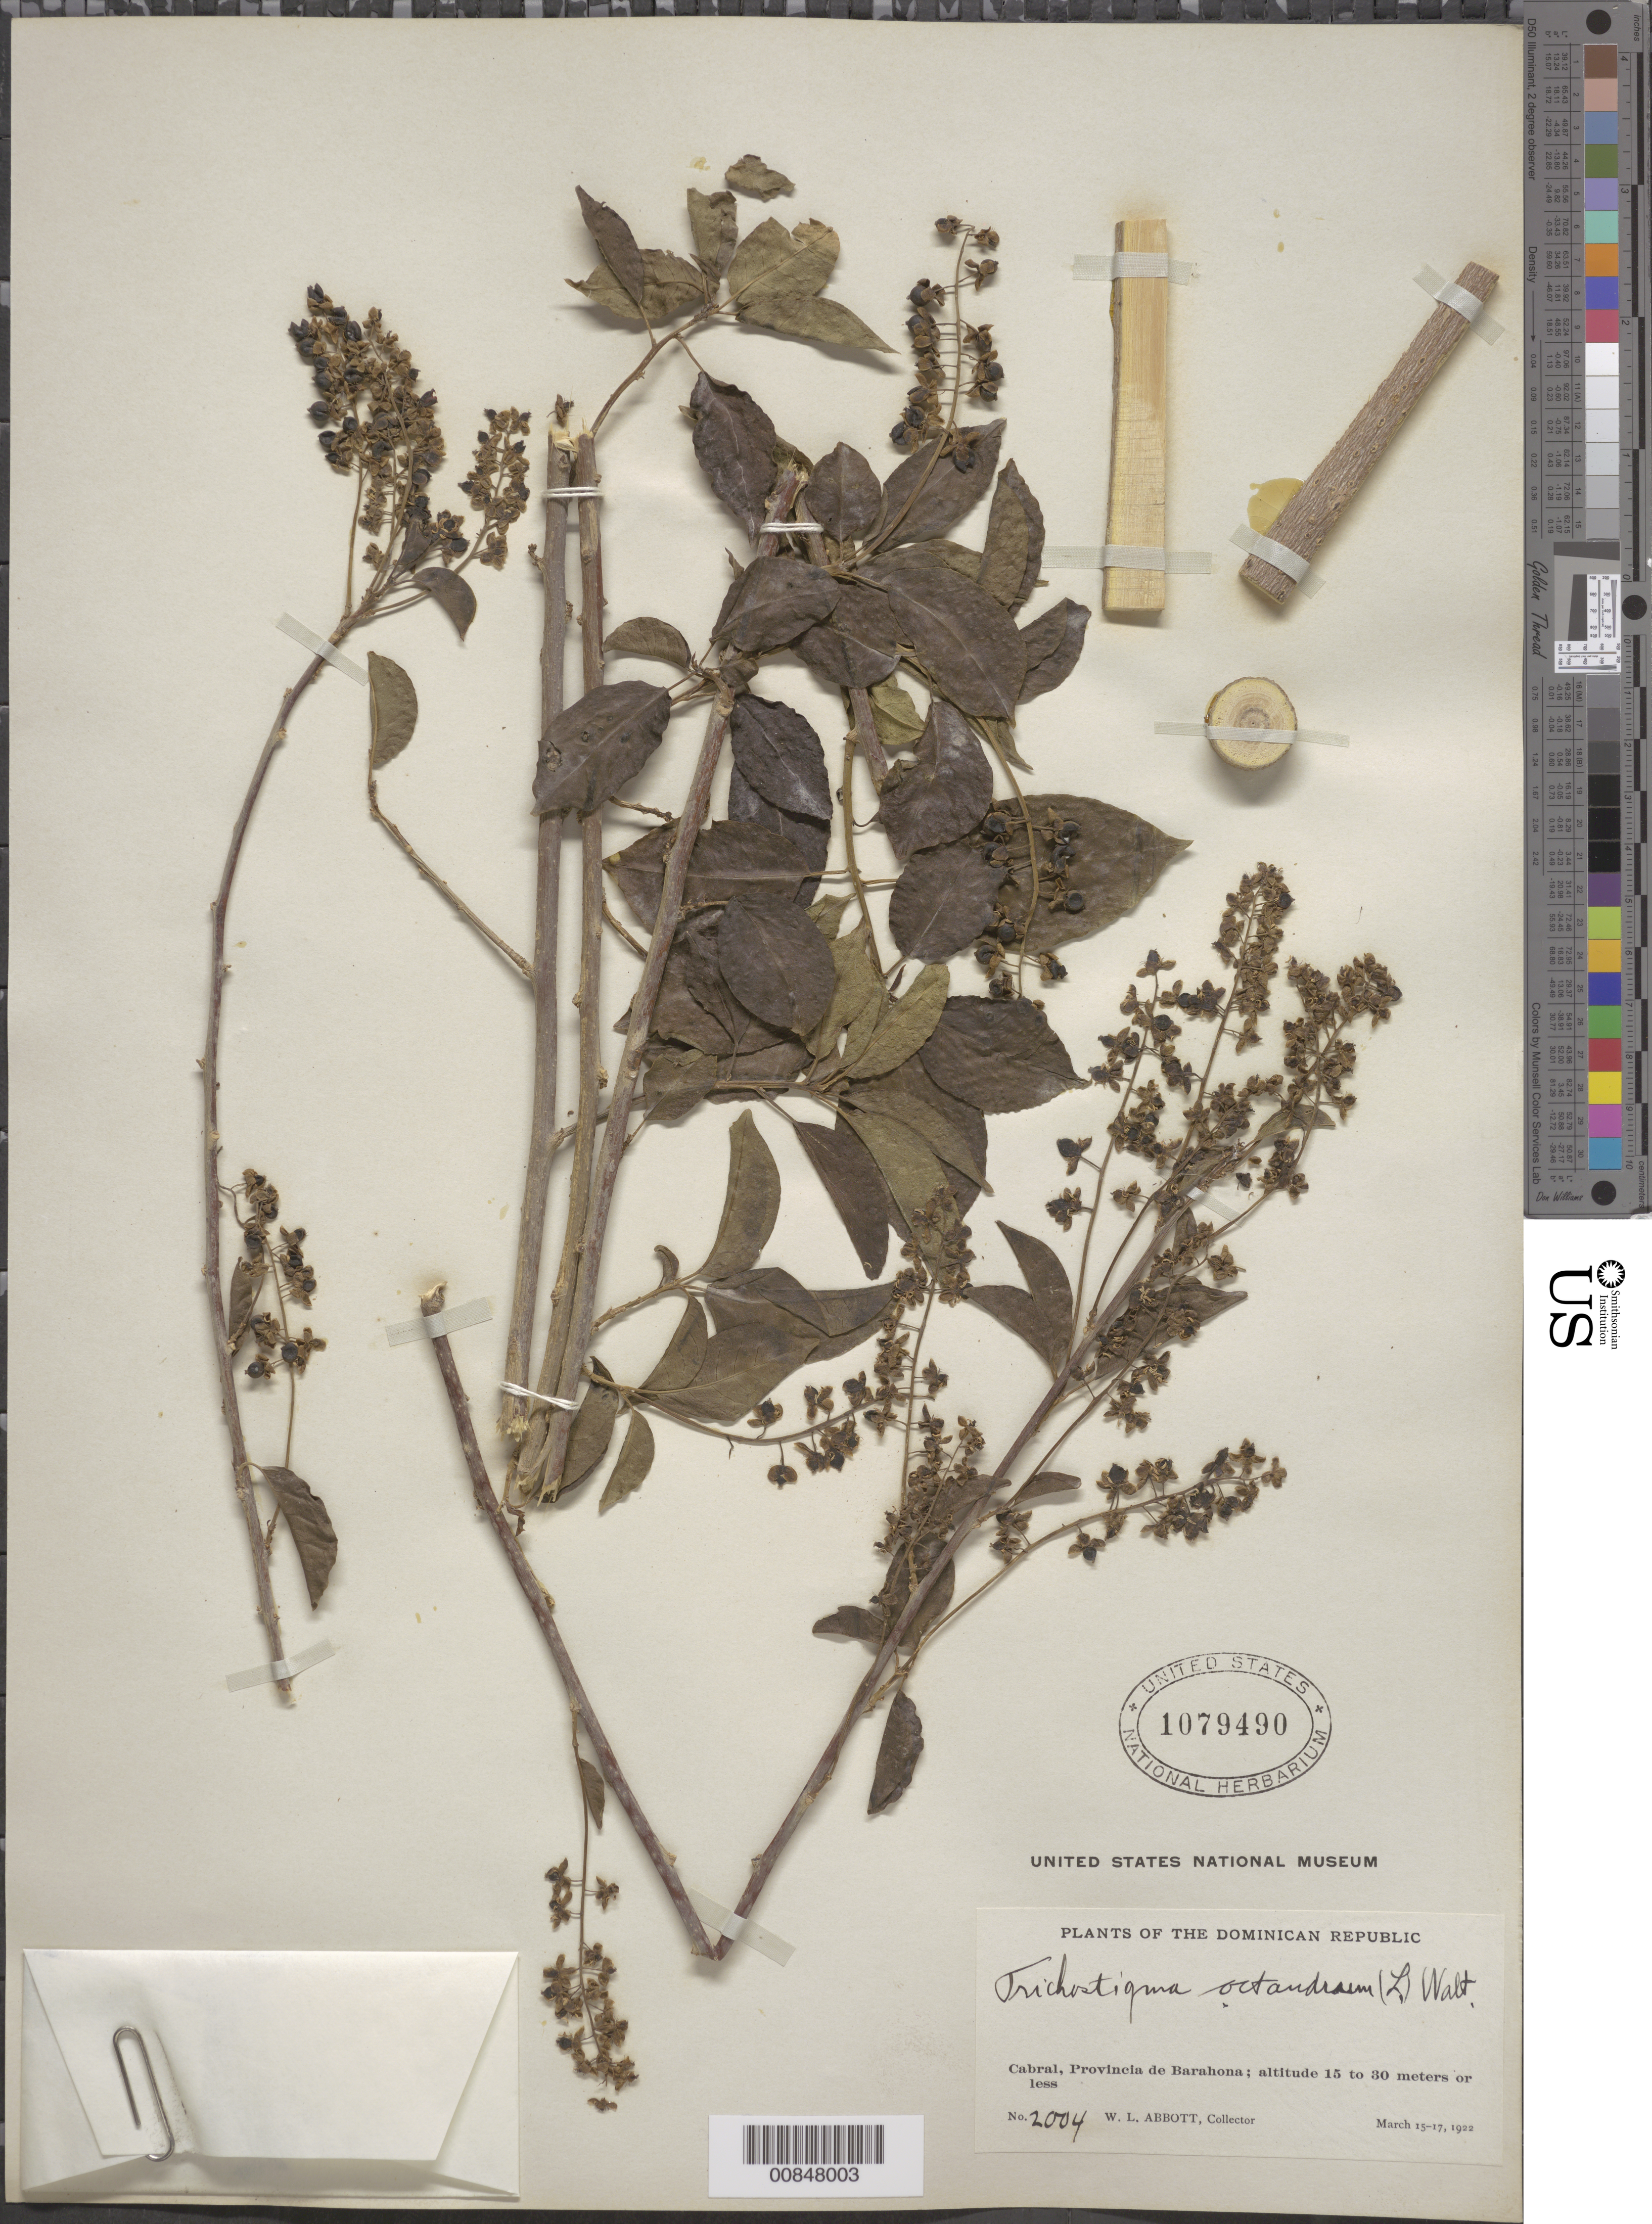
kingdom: Plantae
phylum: Tracheophyta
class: Magnoliopsida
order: Caryophyllales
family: Phytolaccaceae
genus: Trichostigma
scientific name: Trichostigma octandrum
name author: (L.) H. Walter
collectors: W. L. Abbott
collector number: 2004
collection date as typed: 15 Mar 1922 to 17 Mar 1922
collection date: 1922-03-15/1922-03-17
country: Dominican Republic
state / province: Barahona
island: Hispaniola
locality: Cabral.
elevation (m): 15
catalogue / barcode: US 1079490